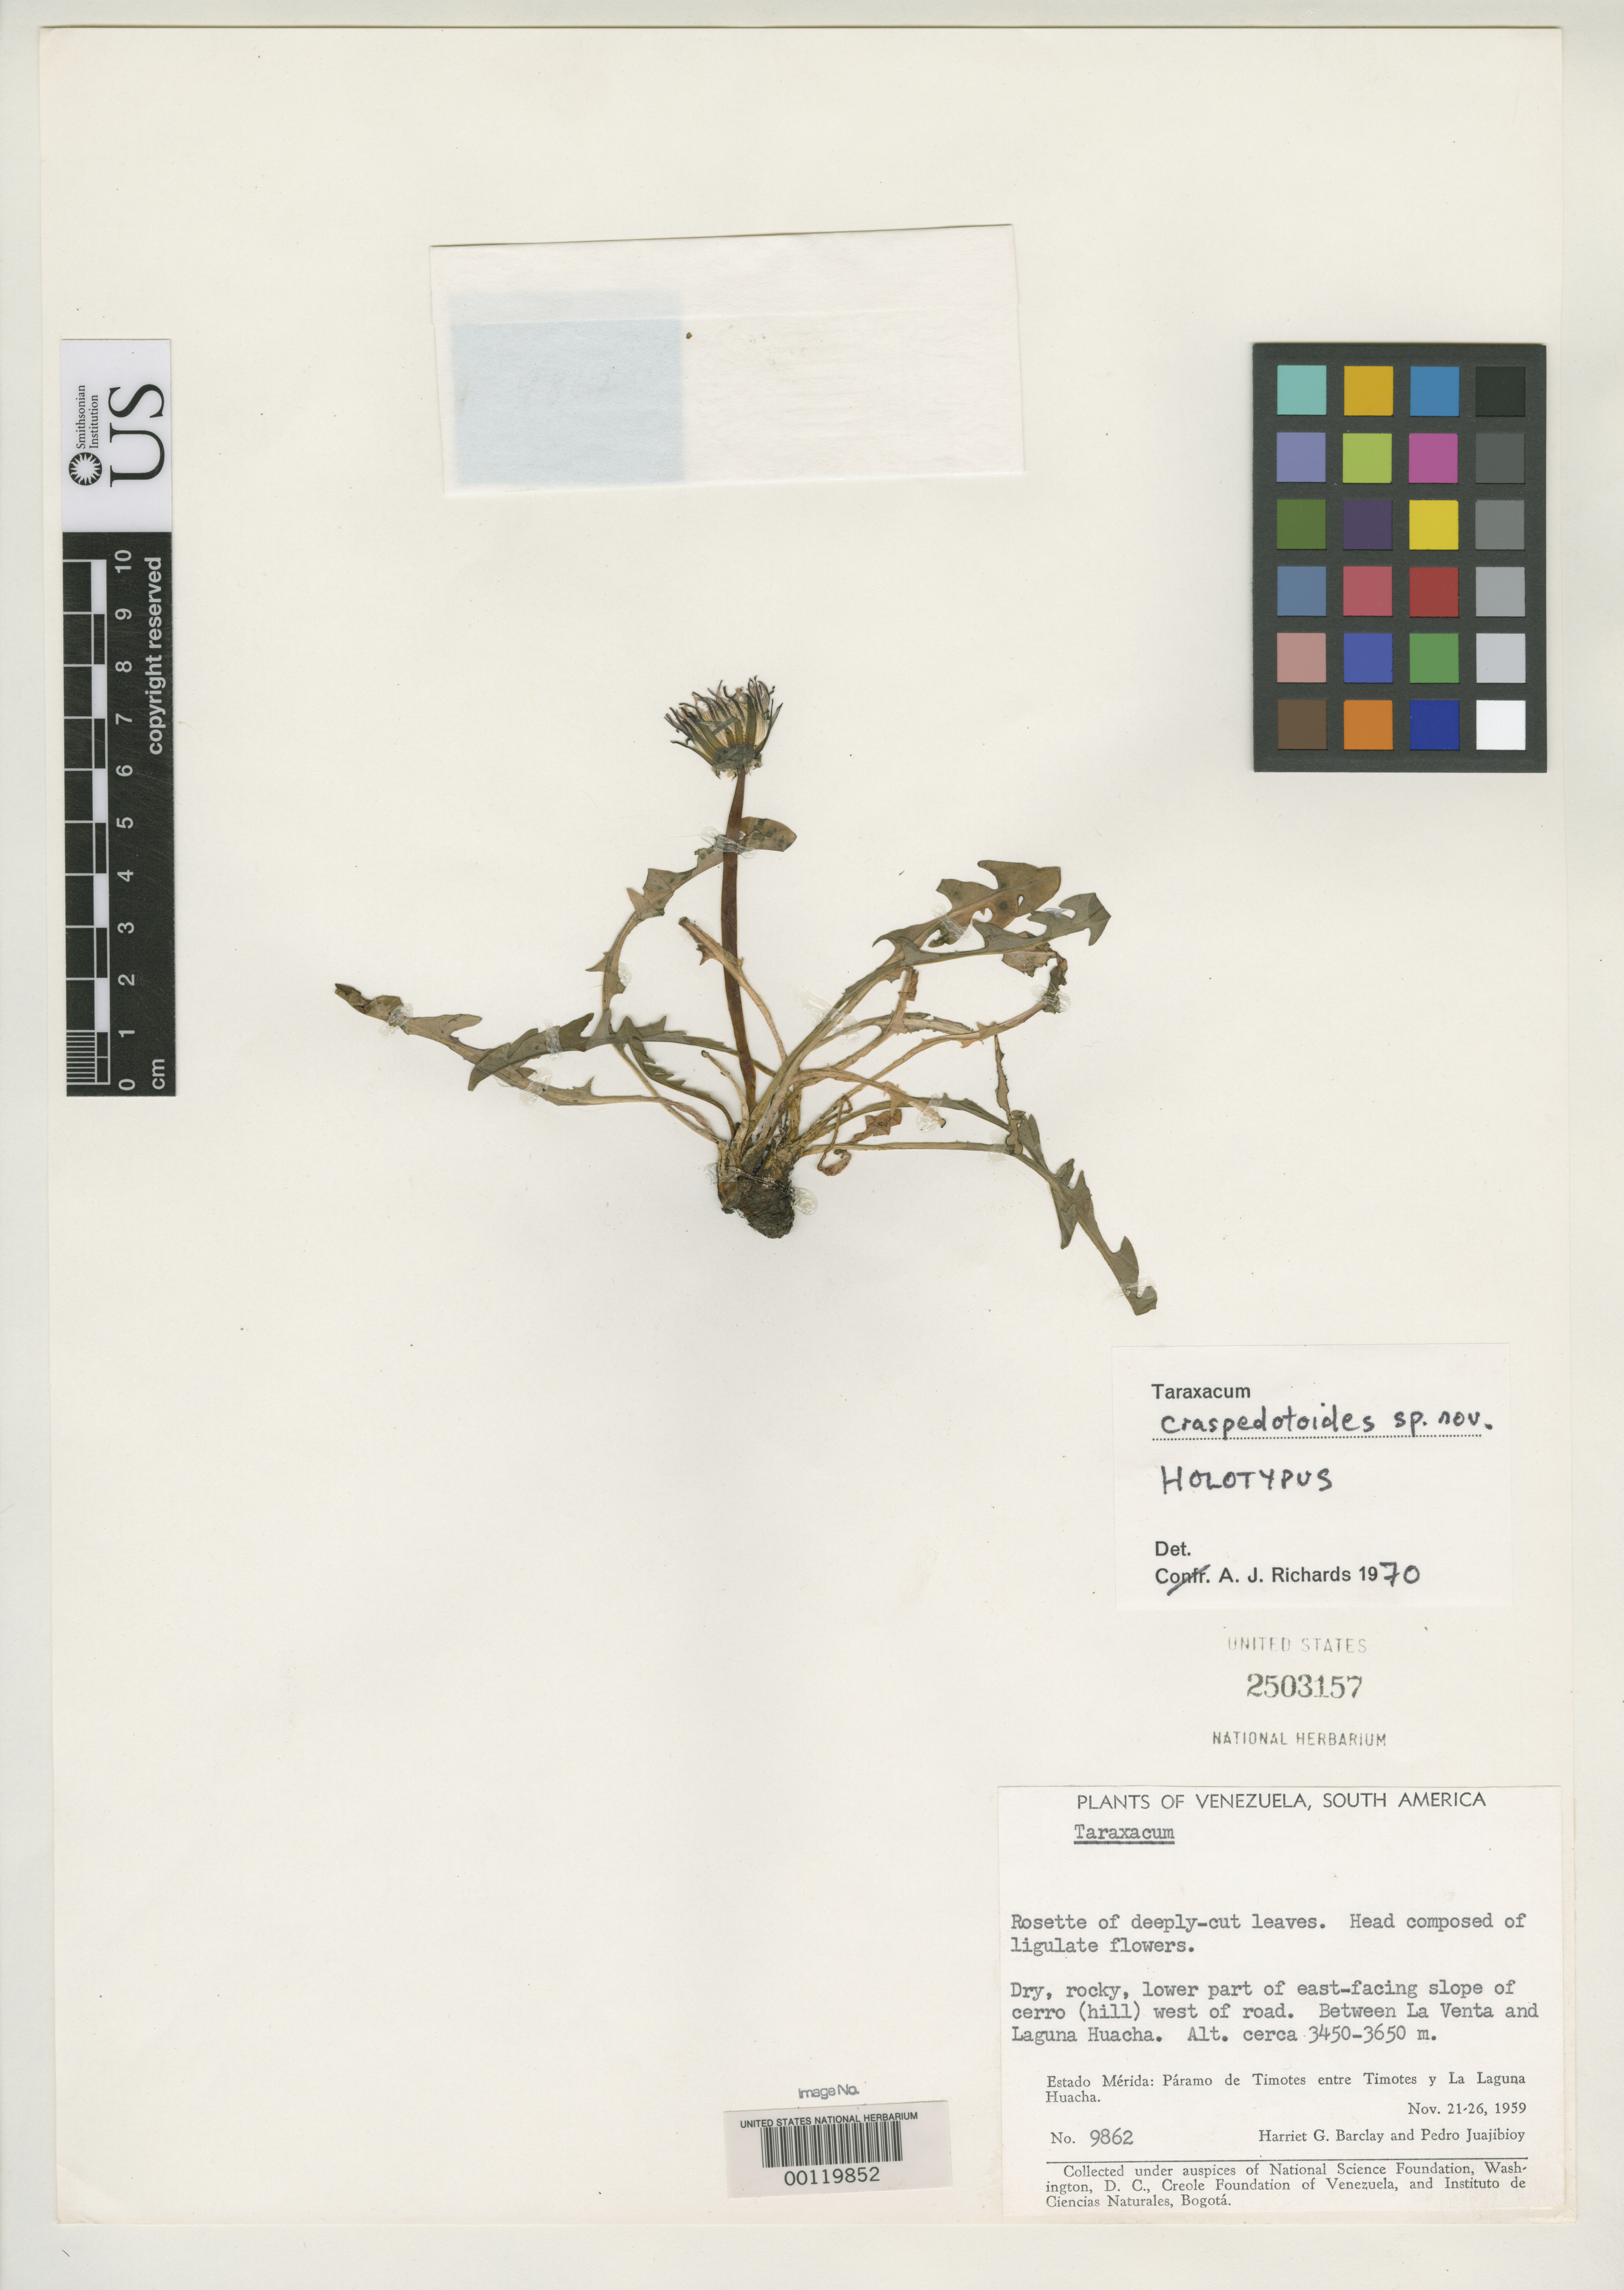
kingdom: Plantae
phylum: Tracheophyta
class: Magnoliopsida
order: Asterales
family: Asteraceae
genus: Taraxacum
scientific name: Taraxacum craspedotoides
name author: A.J. Richards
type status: Holotype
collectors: H. G. Barclay & P. Juajibioy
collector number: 9862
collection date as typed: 21 Nov 1959 to 26 Nov 1959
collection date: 1959-11-21/1959-11-26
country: Venezuela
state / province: Mérida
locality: Between La Venta and Laguna Huacha.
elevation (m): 3450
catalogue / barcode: US 2503157